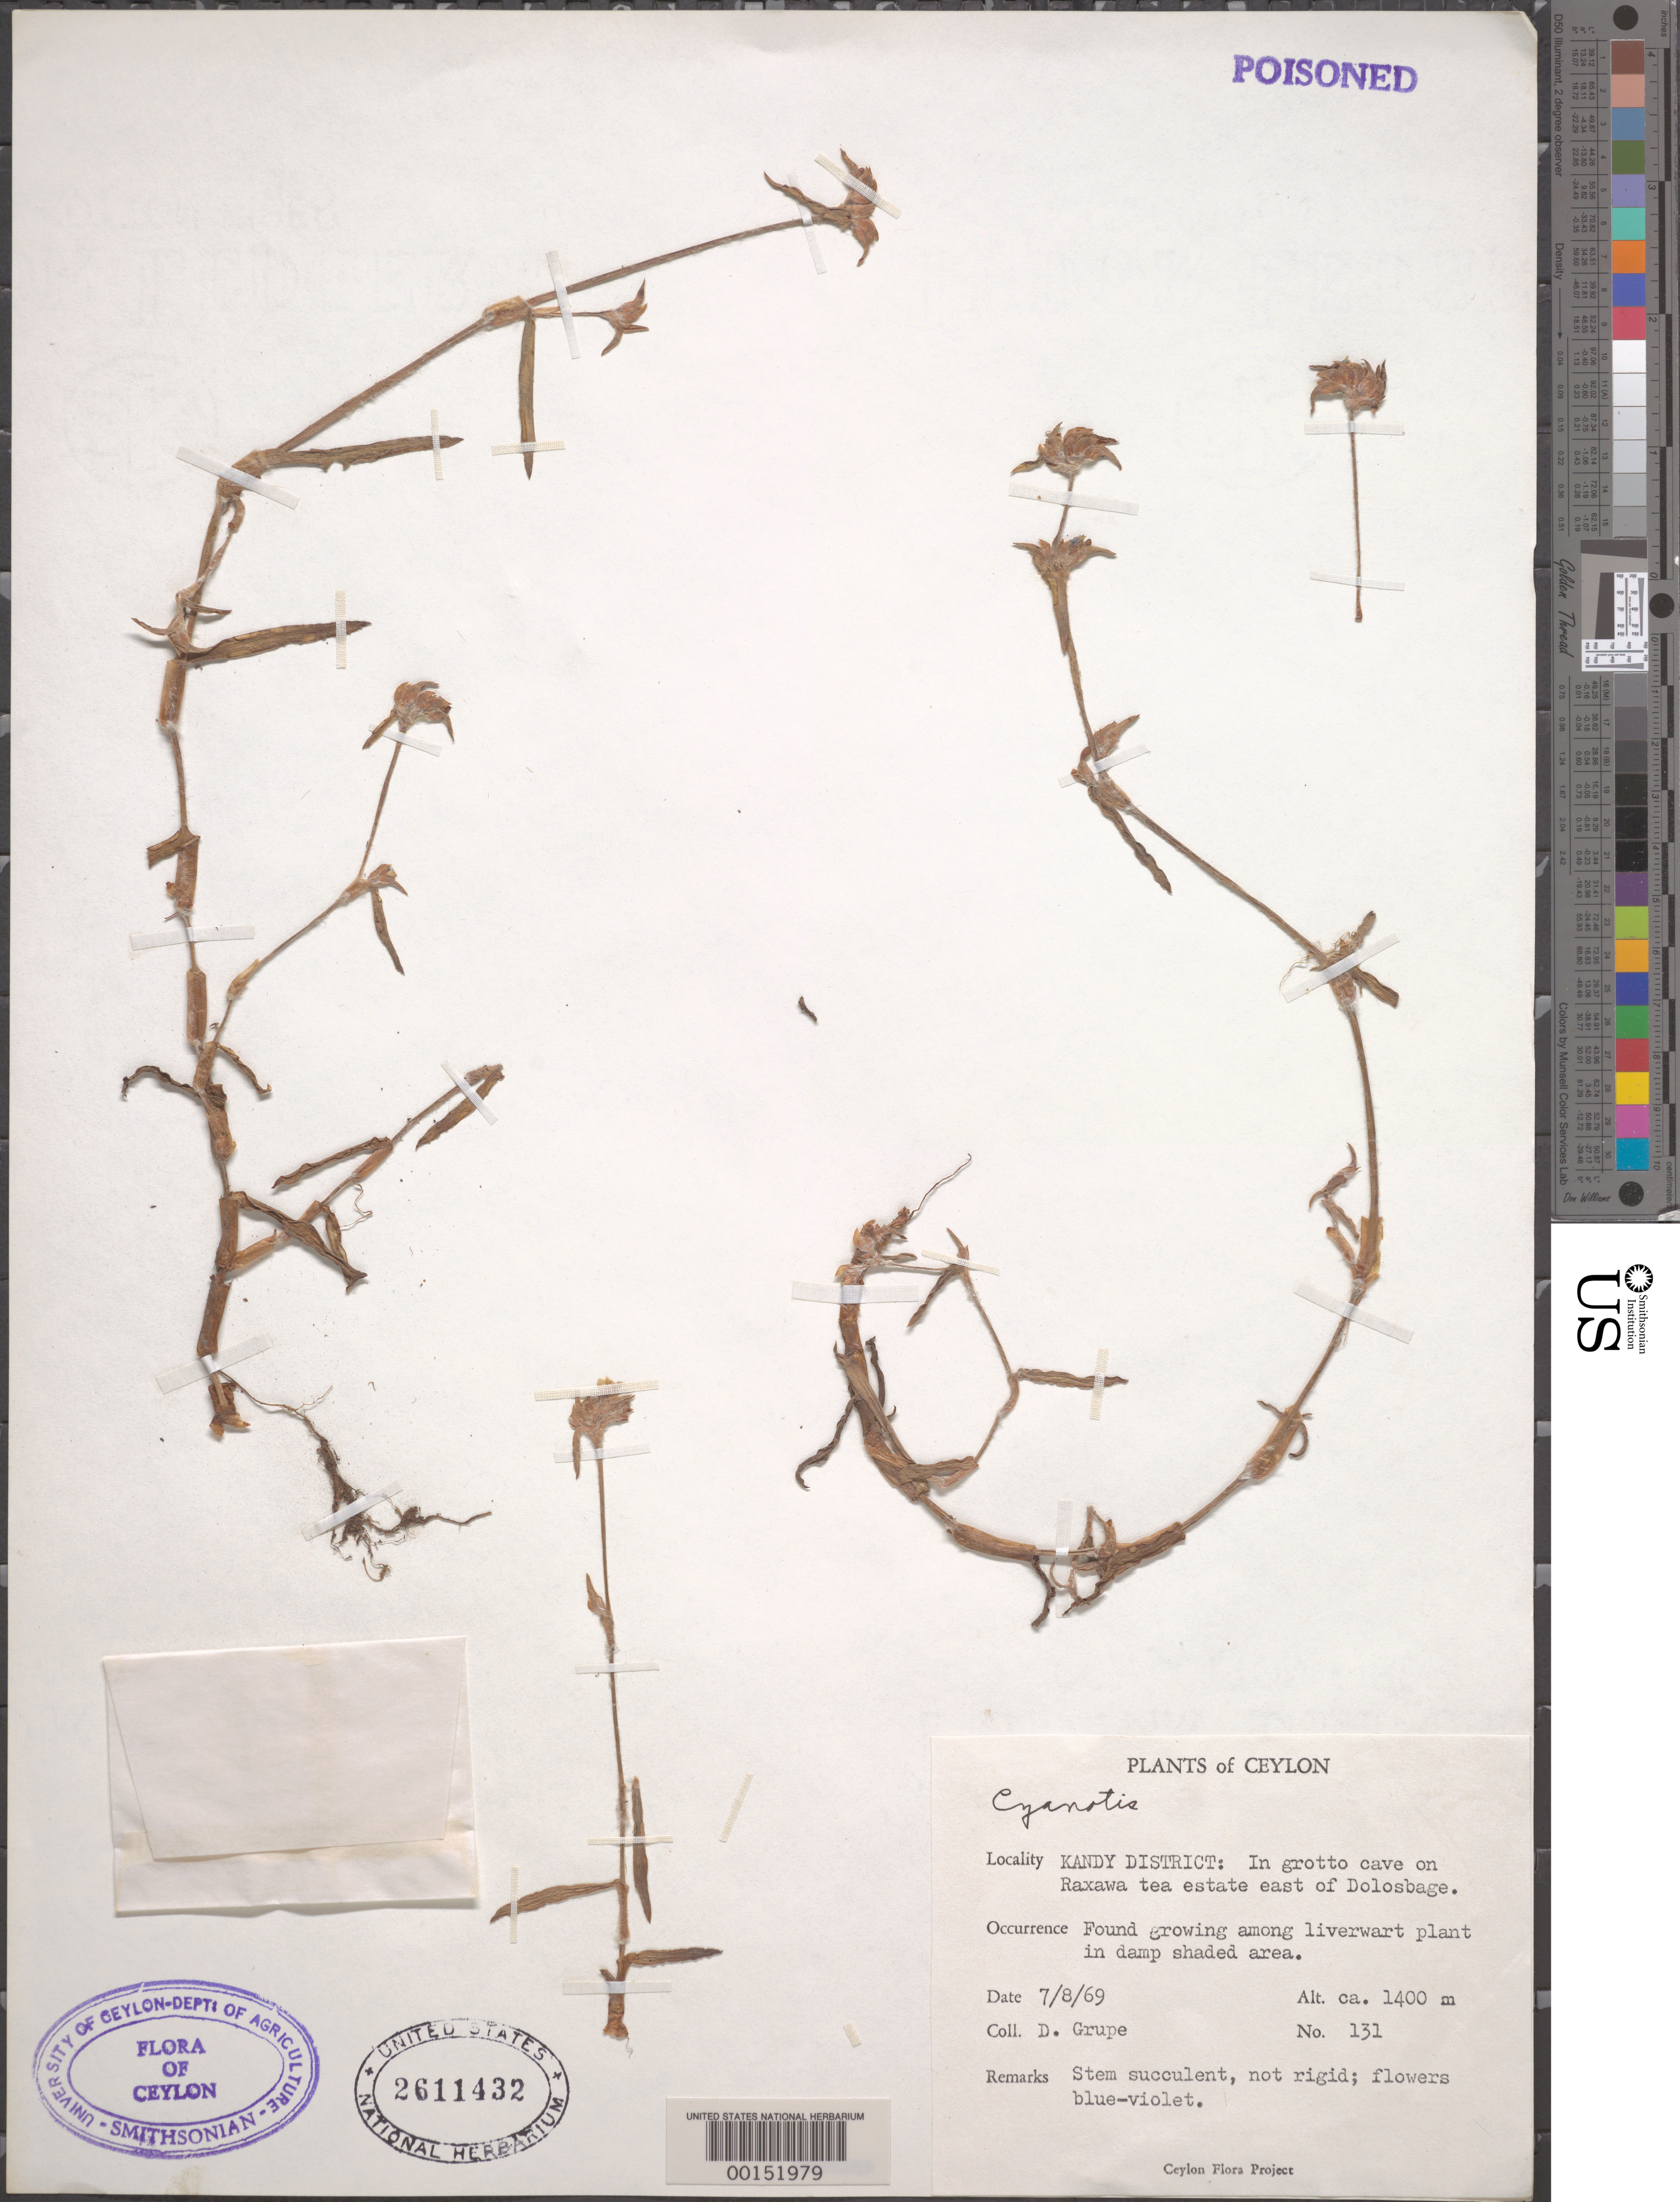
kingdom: Plantae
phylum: Tracheophyta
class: Liliopsida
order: Commelinales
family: Commelinaceae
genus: Cyanotis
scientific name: Cyanotis thwaitesii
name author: Hassk.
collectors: D. Grupe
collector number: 131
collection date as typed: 07 Aug 1969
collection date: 1969-08-07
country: Sri Lanka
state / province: Central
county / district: Kandy Dist.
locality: E of dolosbage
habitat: Damp, shaded area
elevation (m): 1400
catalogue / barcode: US 2611432